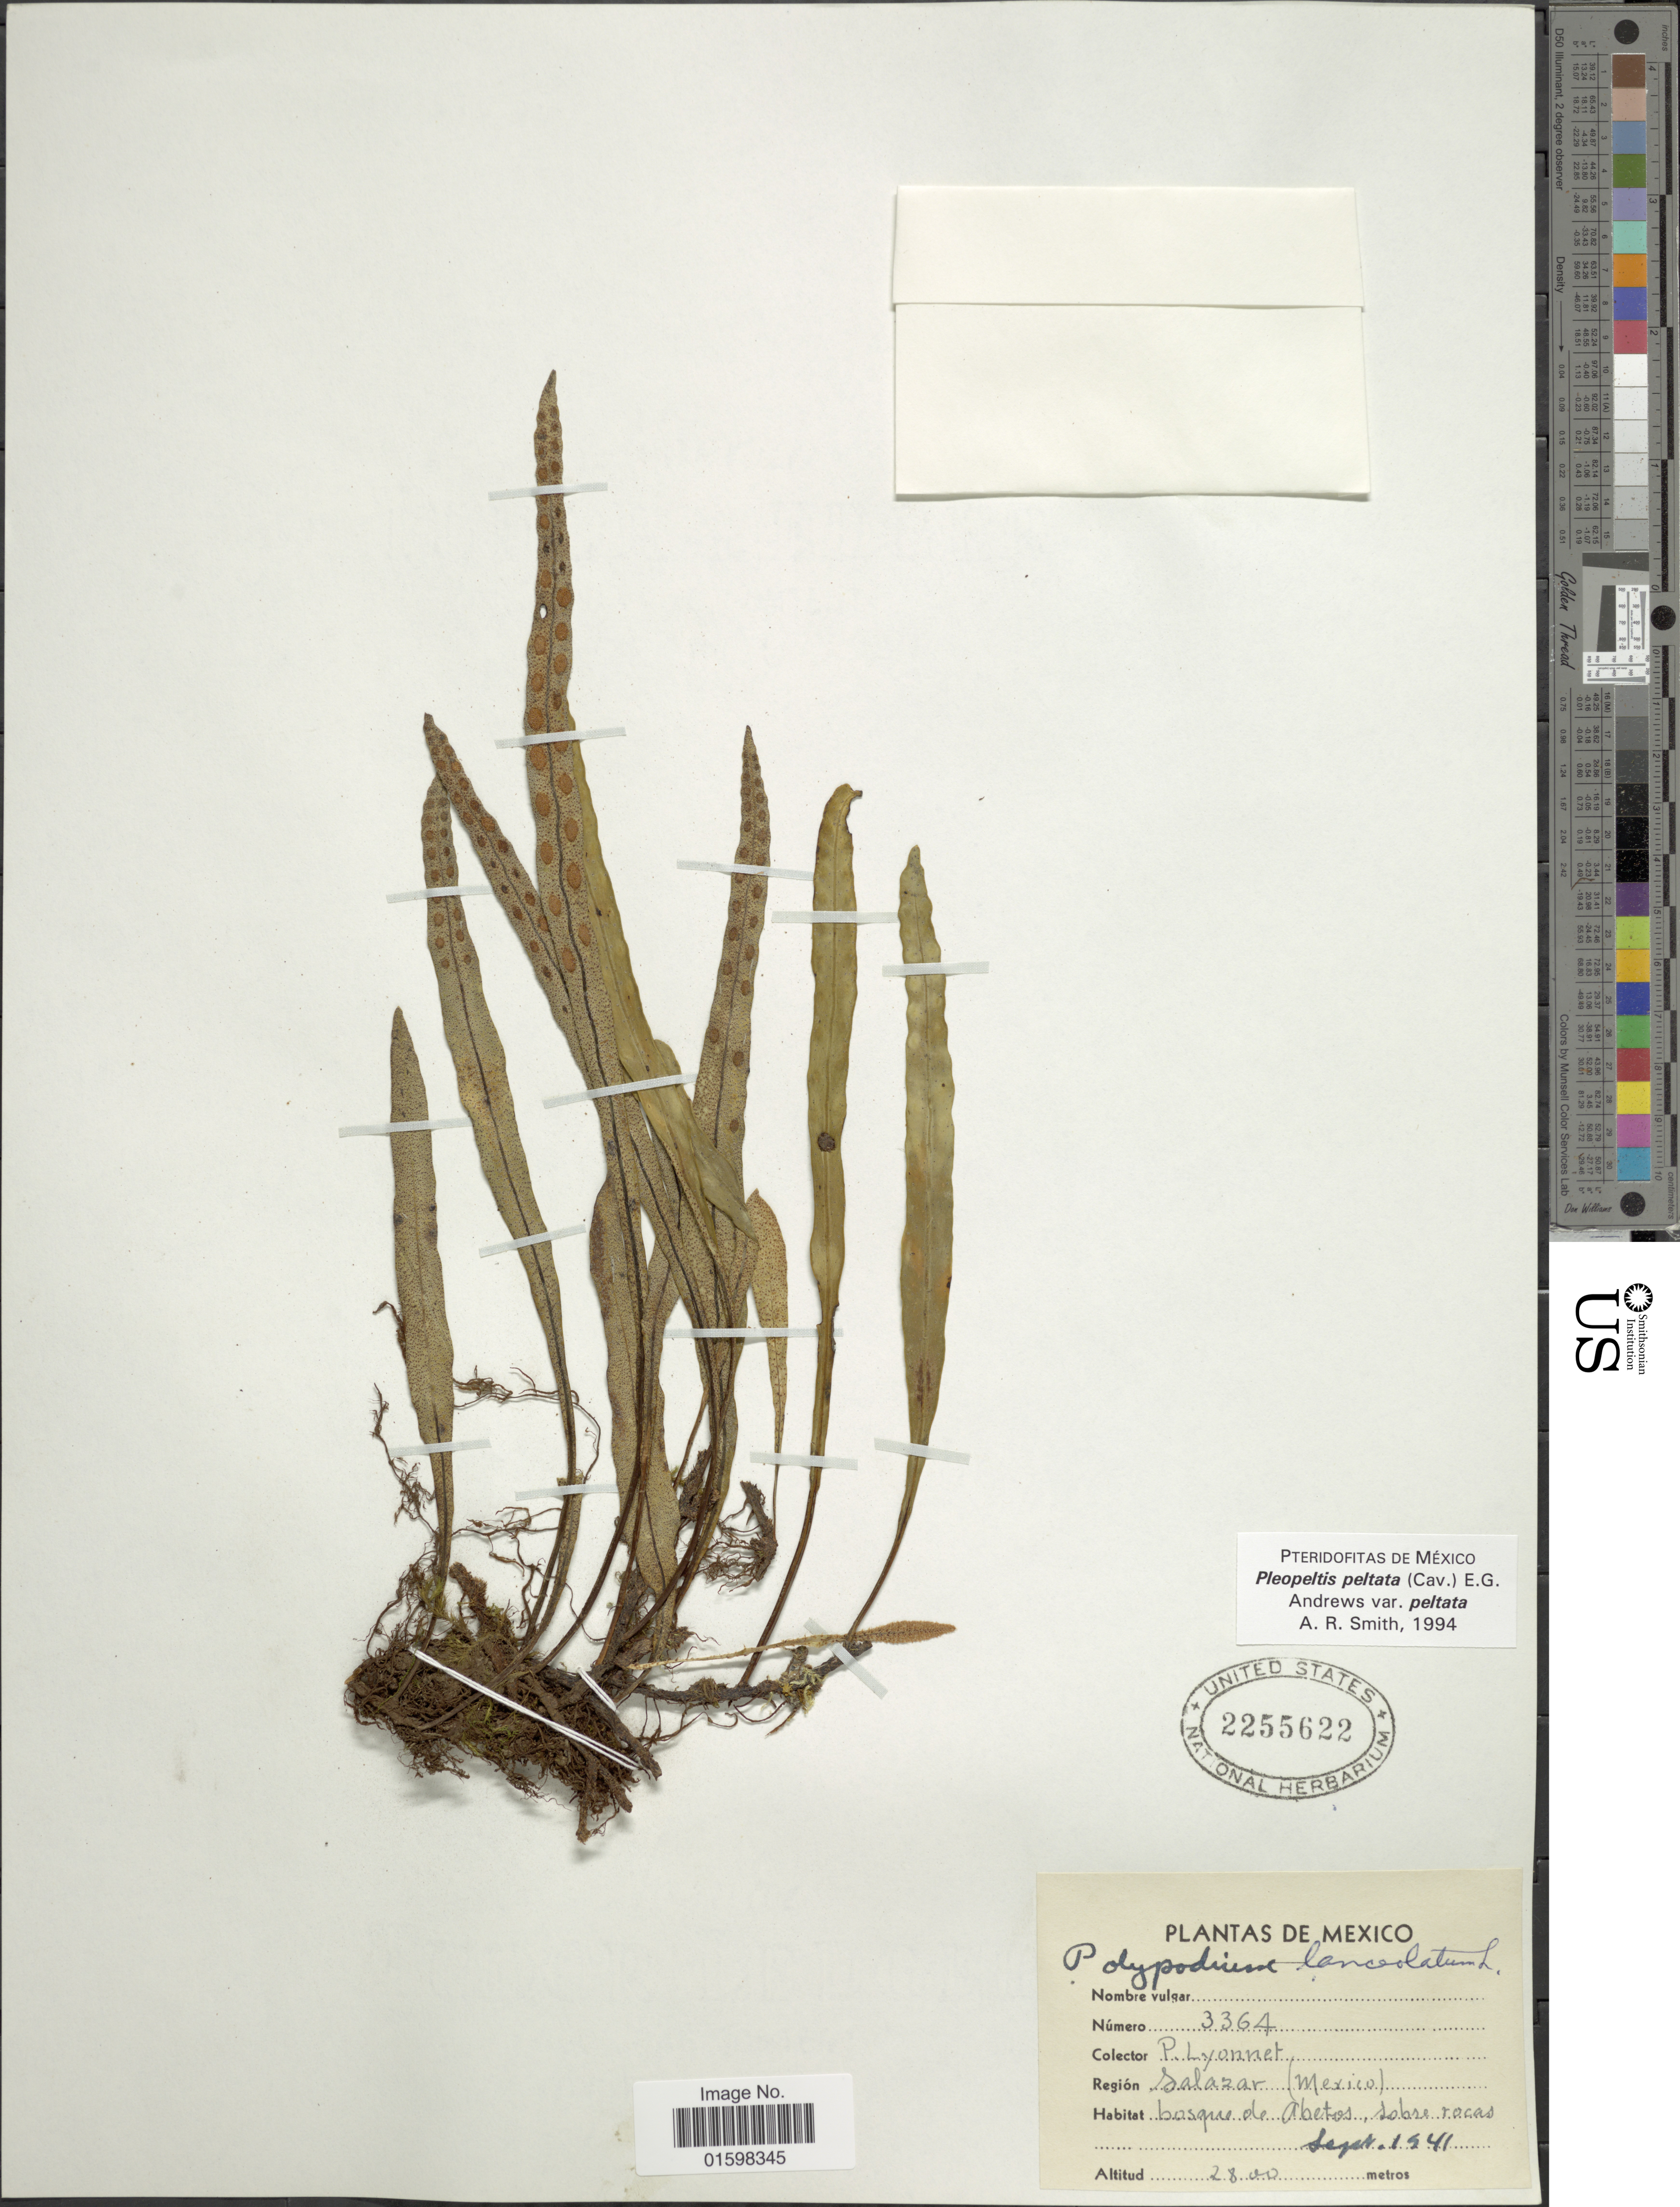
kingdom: Plantae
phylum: Tracheophyta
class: Polypodiopsida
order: Polypodiales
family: Polypodiaceae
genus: Pleopeltis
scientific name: Pleopeltis polylepis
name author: (Roem. ex Kunze) T. Moore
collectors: P. Lyonnet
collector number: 3364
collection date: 1941-09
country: Mexico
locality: Region Salazar (Mexico), bosque de Abetos, sobre rocas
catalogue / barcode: US 225622